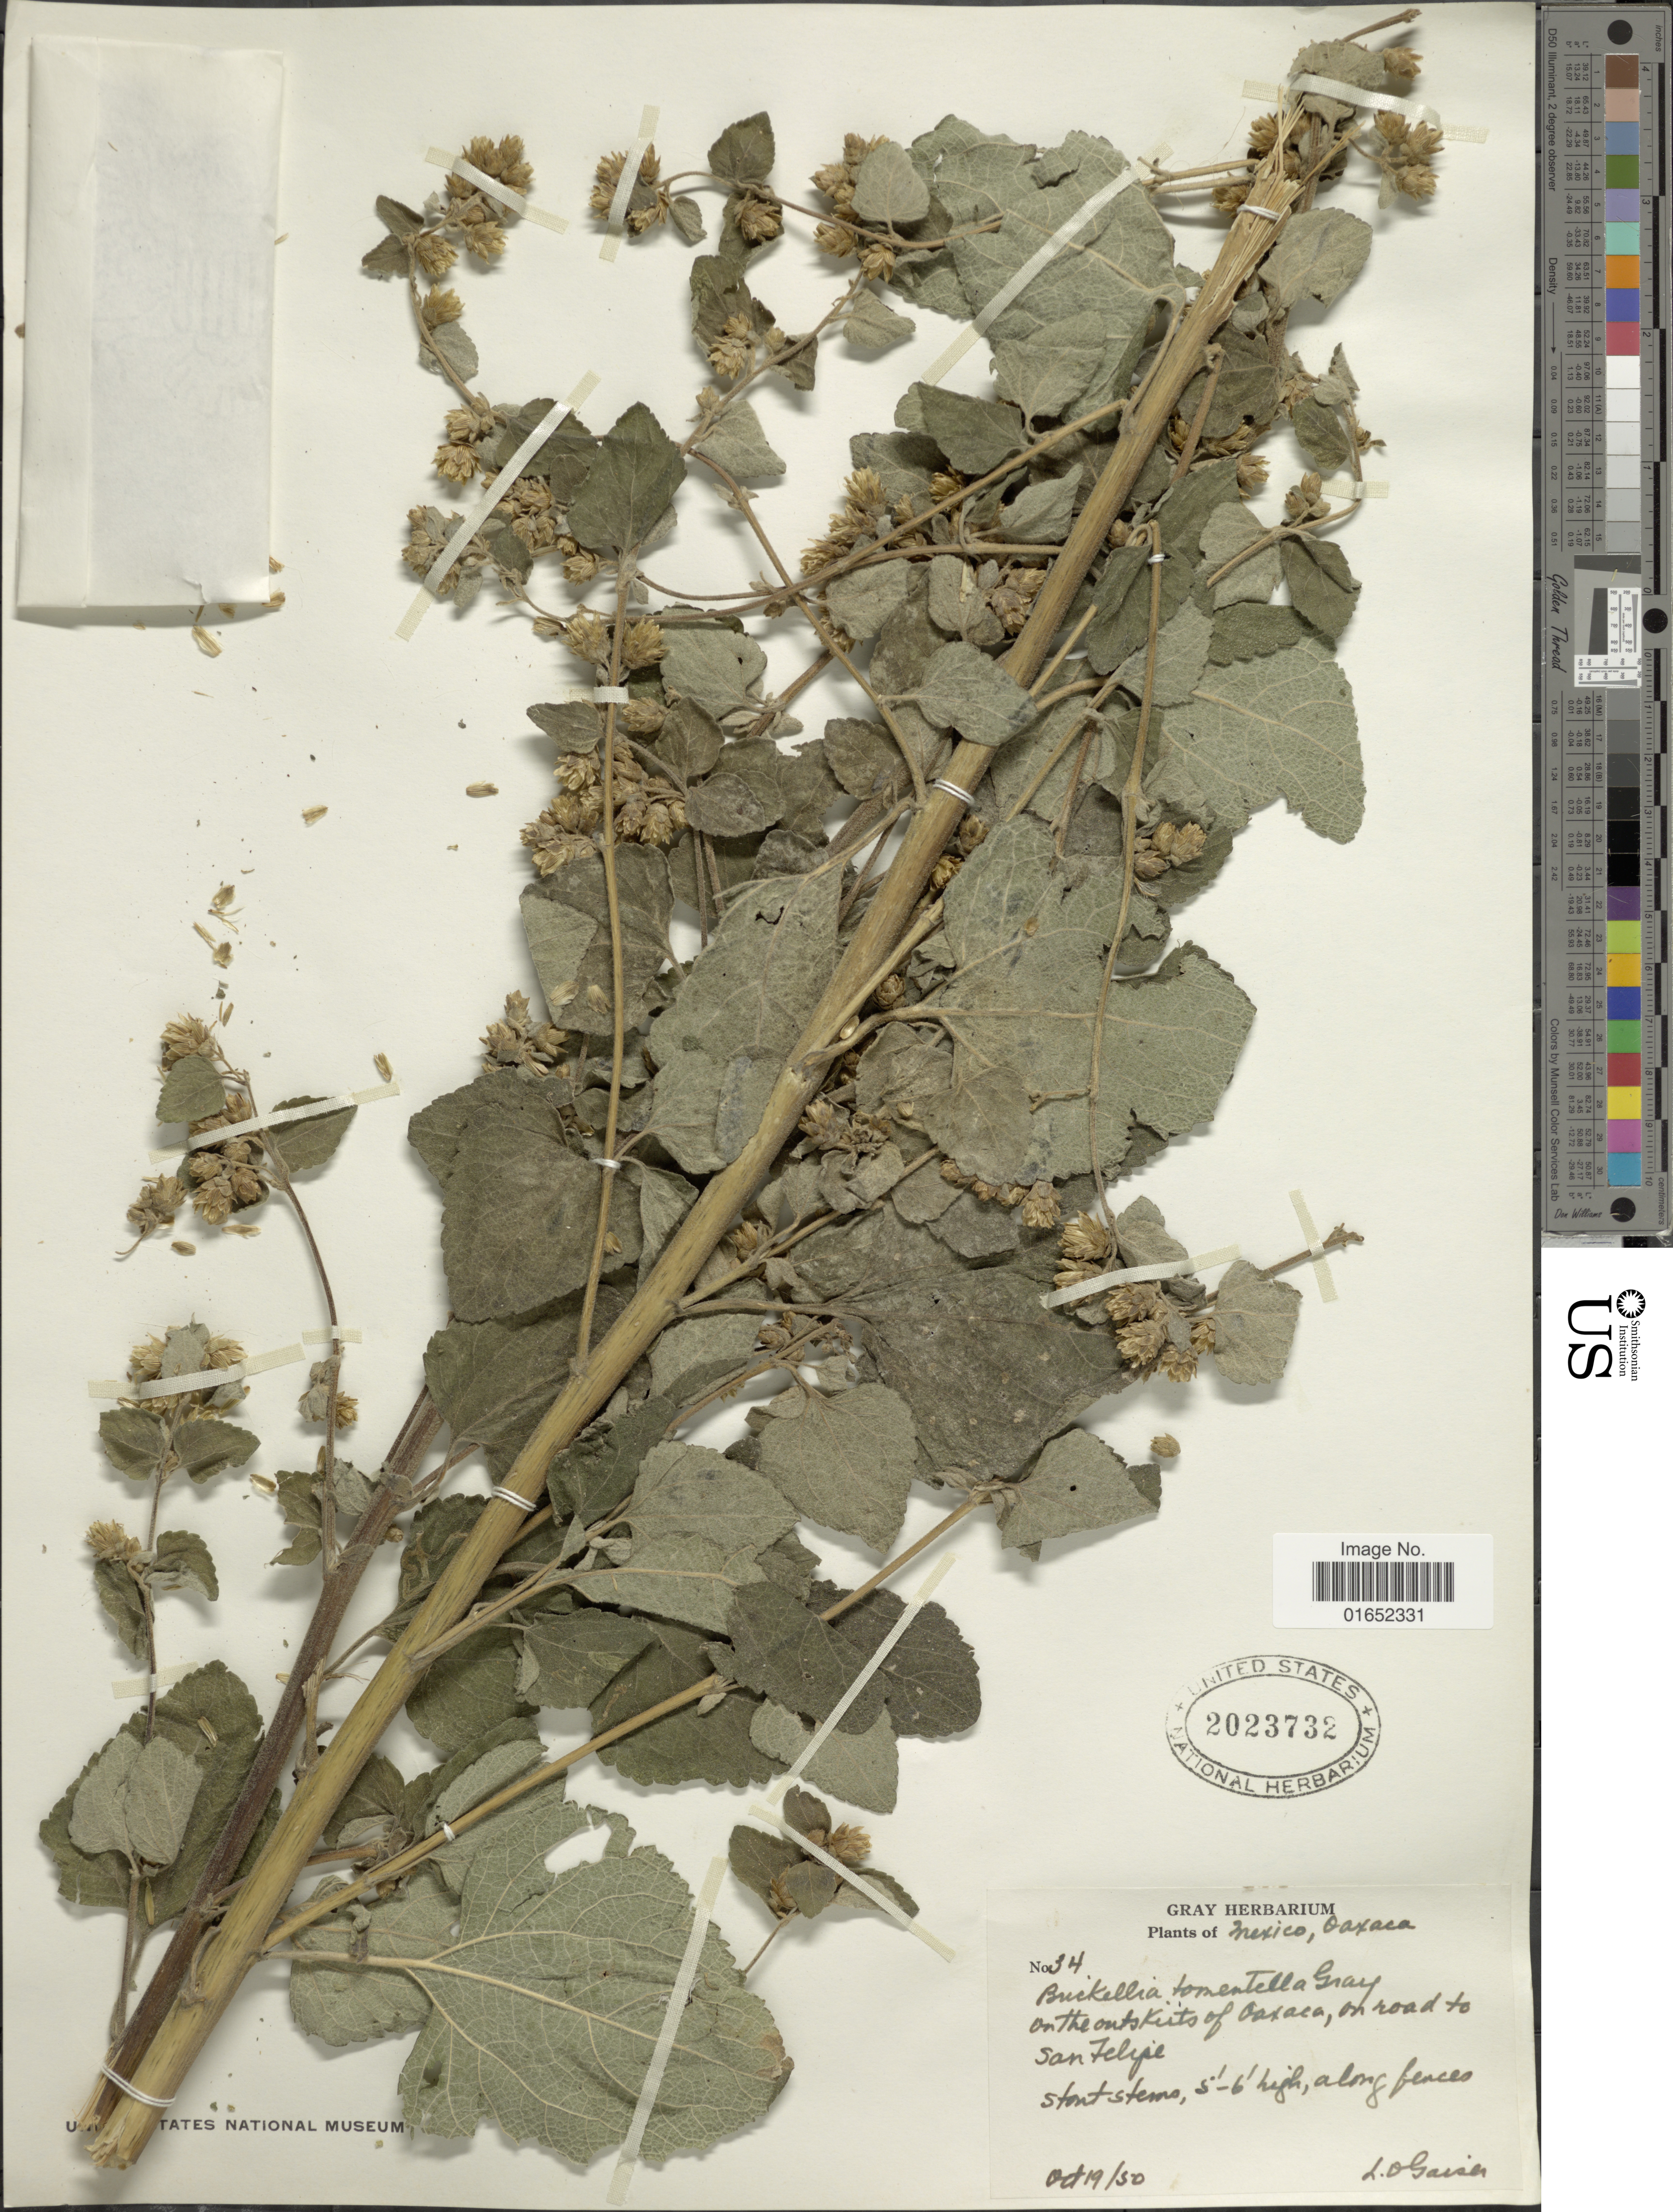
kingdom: Plantae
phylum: Tracheophyta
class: Magnoliopsida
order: Asterales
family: Asteraceae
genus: Brickellia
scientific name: Brickellia tomentella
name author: A. Gray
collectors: L. Gaiser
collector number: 34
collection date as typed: Transcribed d/m/y: 19/10/50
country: Mexico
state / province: Oaxaca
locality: On the outskirts of Oaxaca, on road to San Felipe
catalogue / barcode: US 2023732